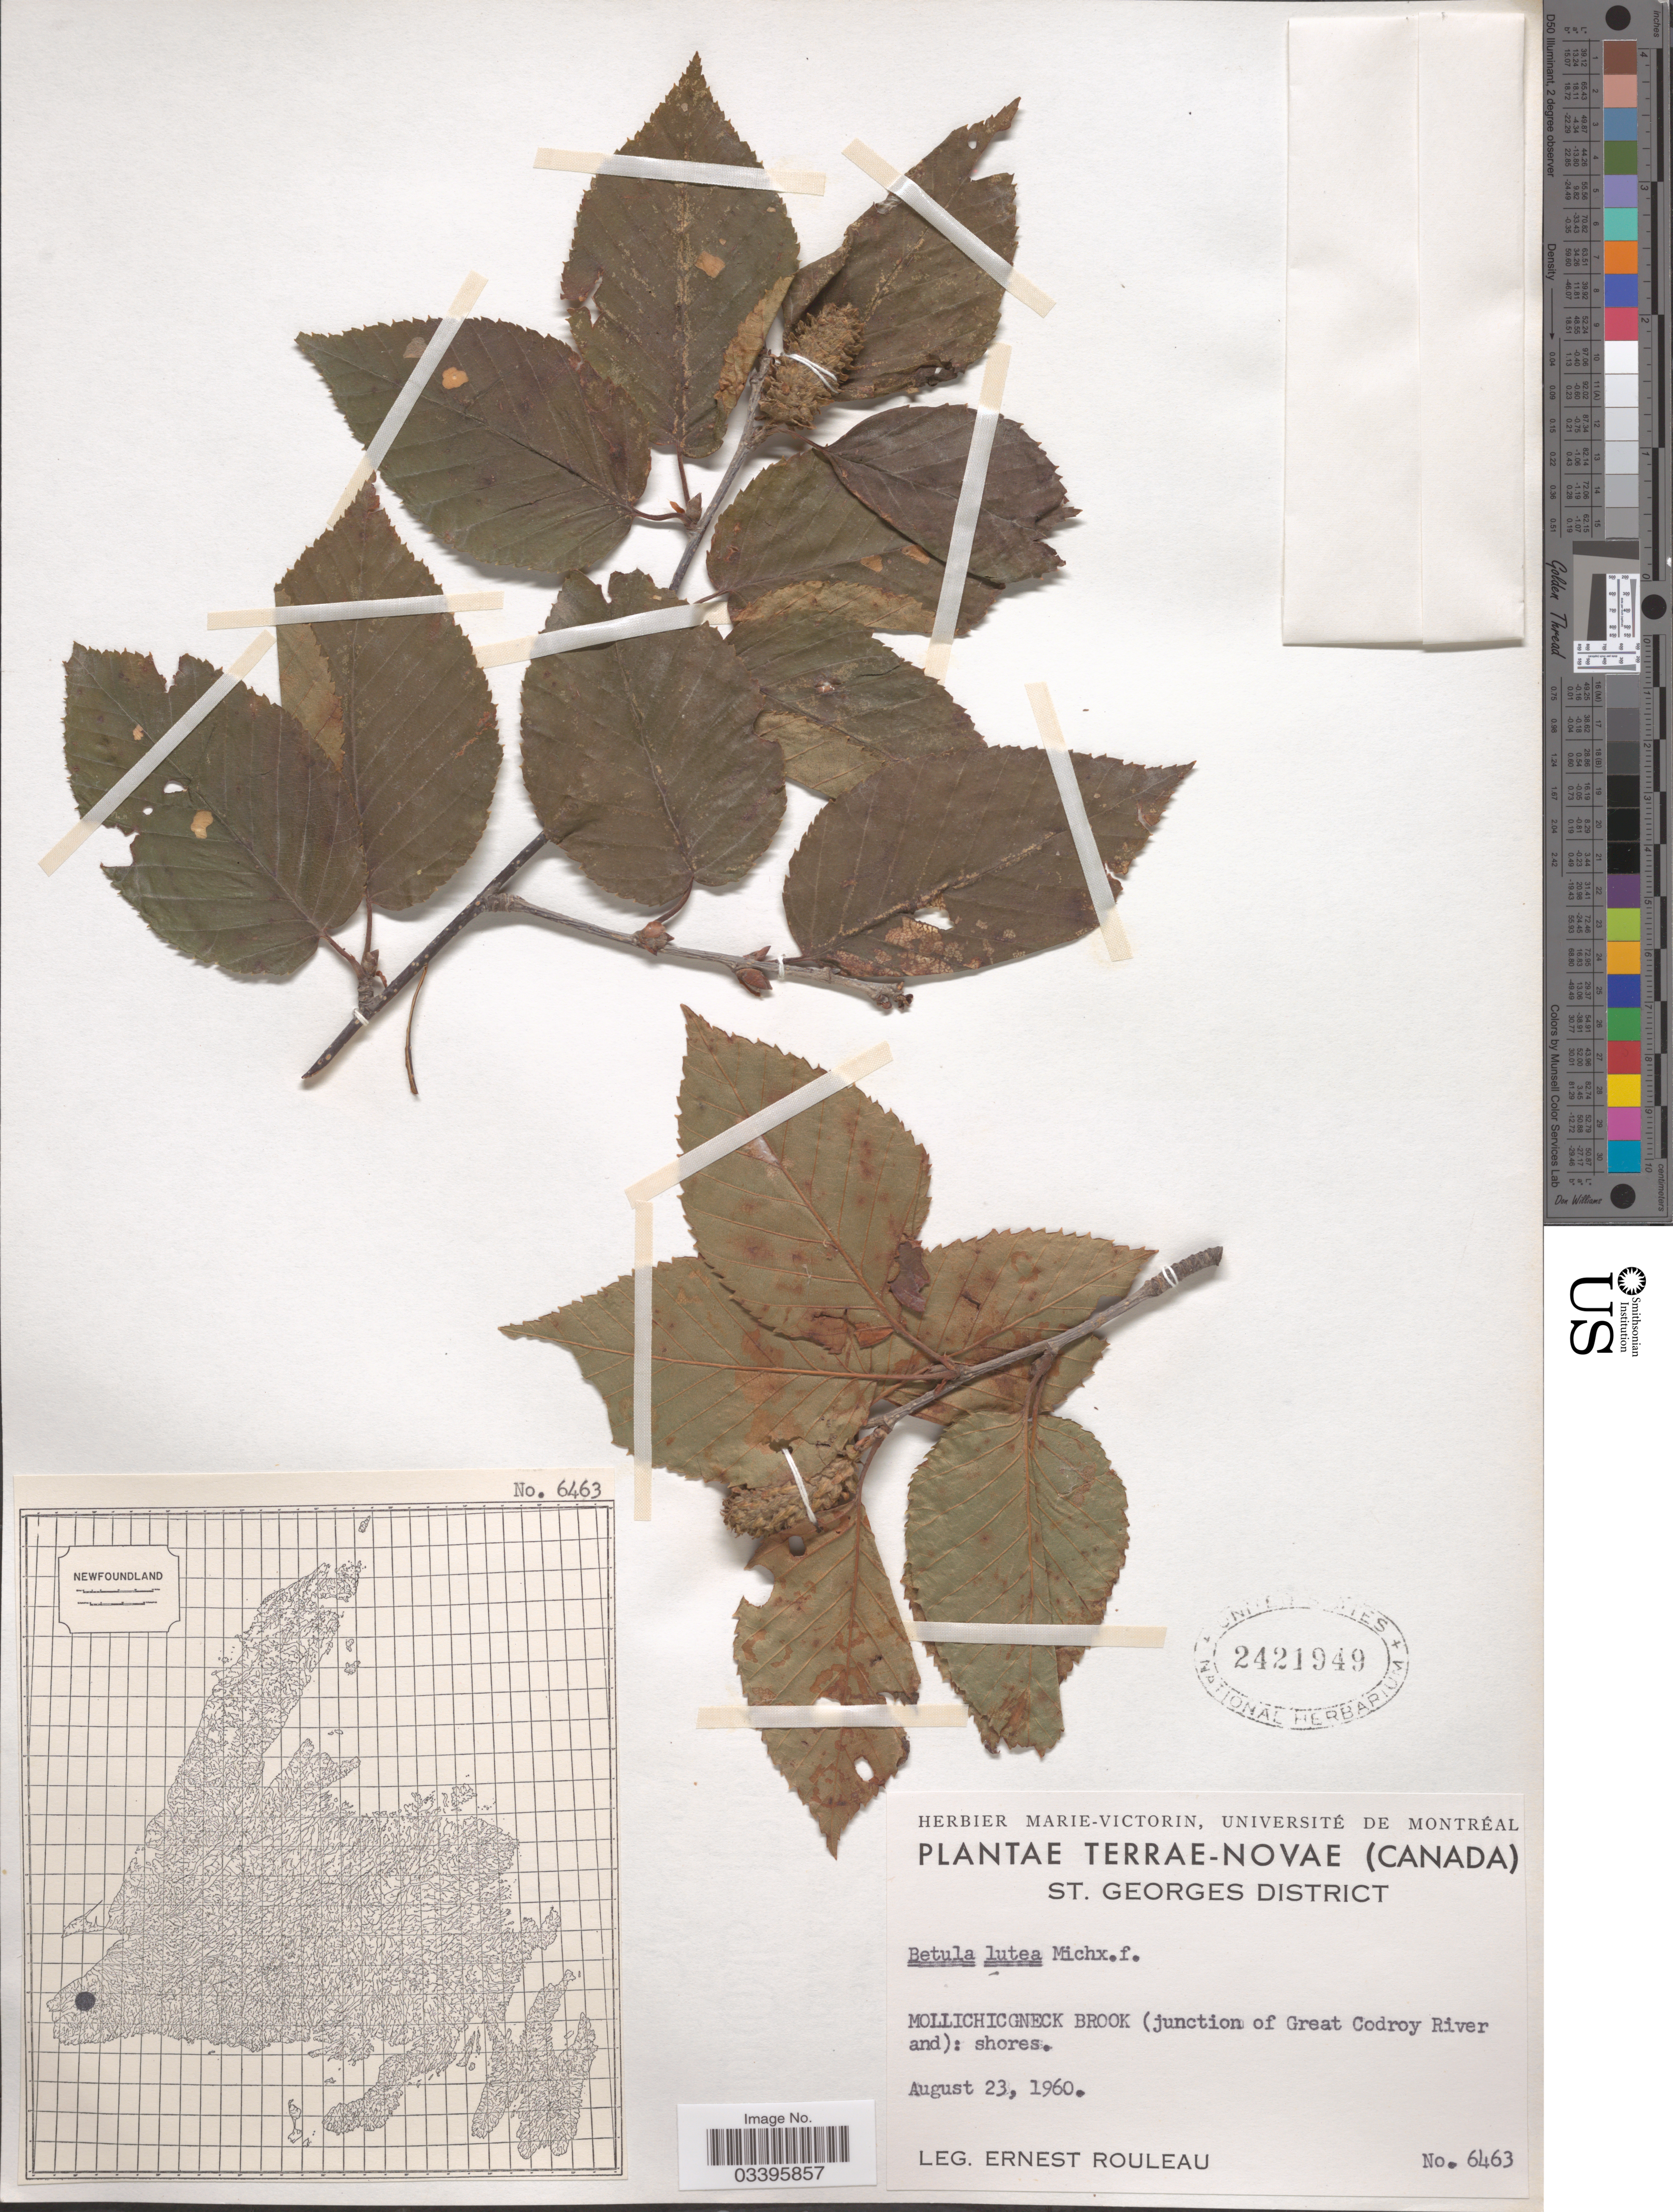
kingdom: Plantae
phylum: Tracheophyta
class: Magnoliopsida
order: Fagales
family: Betulaceae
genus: Betula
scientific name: Betula lutea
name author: F. Michx.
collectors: J. Rouleau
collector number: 6463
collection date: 1960-08-23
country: Canada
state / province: Newfoundland and Labrador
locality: Terrae-Novae. St. Georges District. Mollichicgneck Brook (junction of Great Codroy River and): shores.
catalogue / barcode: US 2421949